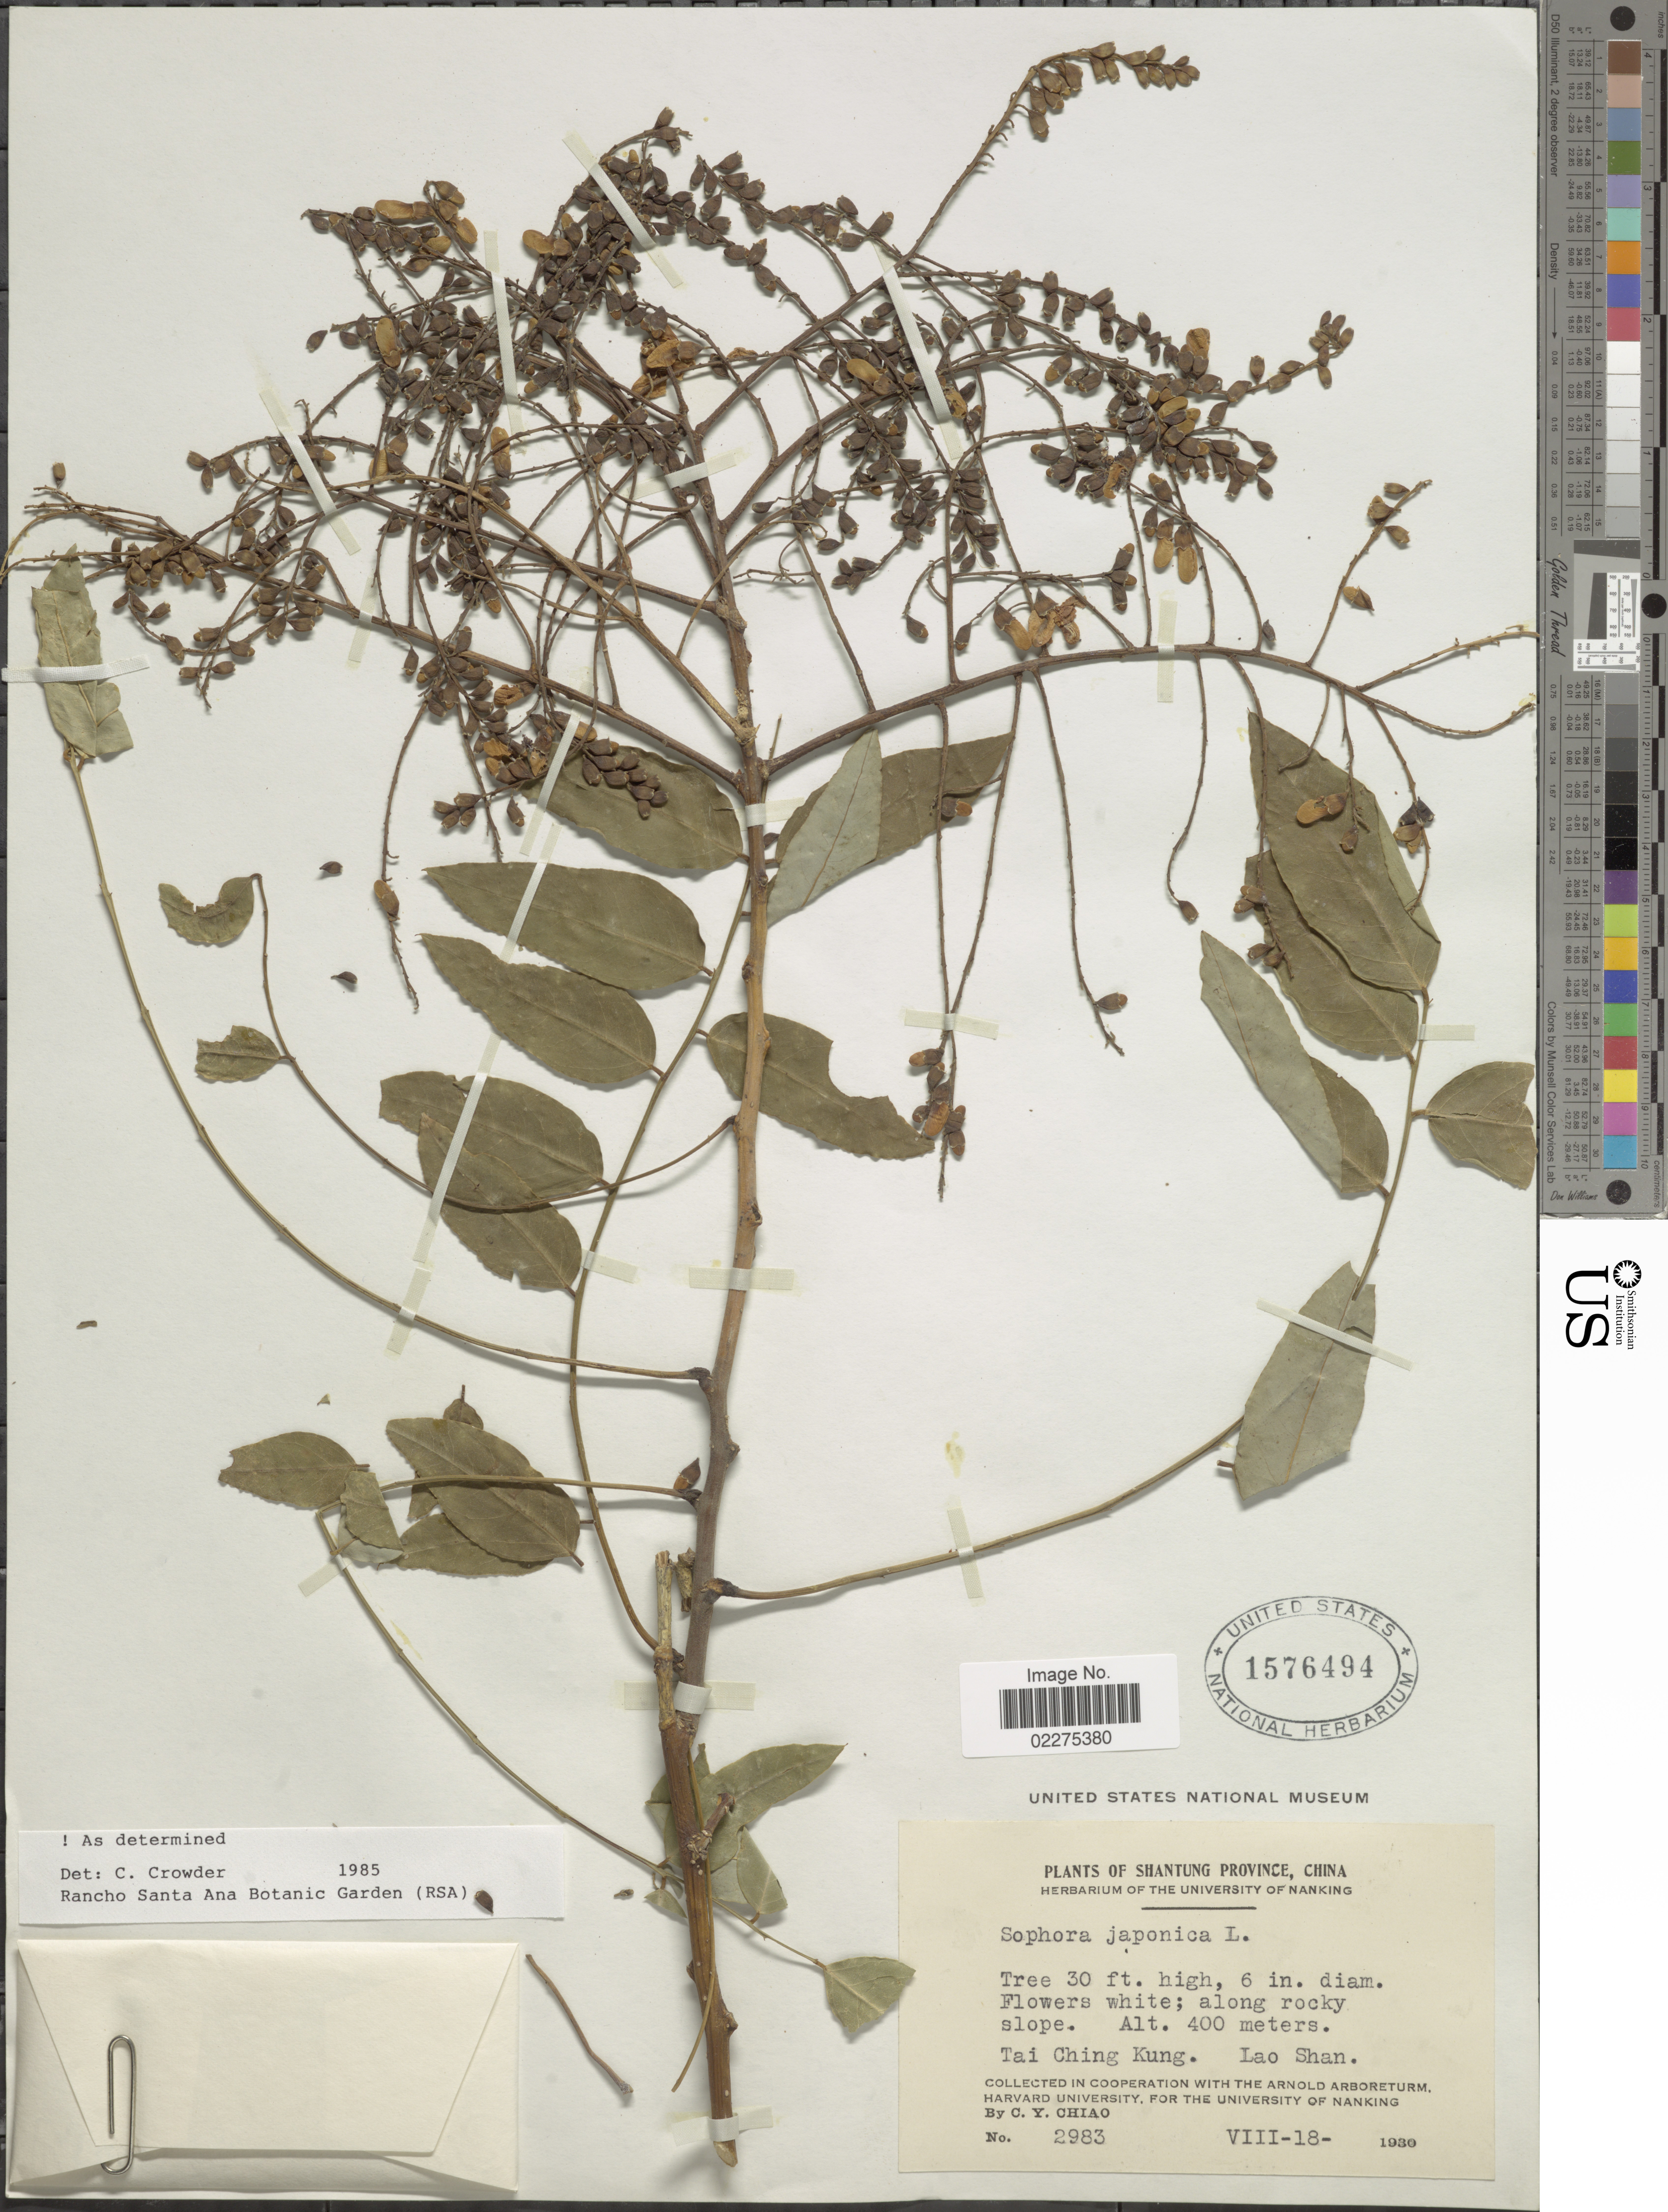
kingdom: Plantae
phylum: Tracheophyta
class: Magnoliopsida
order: Fabales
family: Fabaceae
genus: Sophora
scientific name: Sophora japonica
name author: L.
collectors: C. Y. Chiao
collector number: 2983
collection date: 1939-08-18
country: China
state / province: Shandong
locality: Shantung Province. Tai Ching Kung. Lao Shan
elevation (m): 400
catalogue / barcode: US 1576494